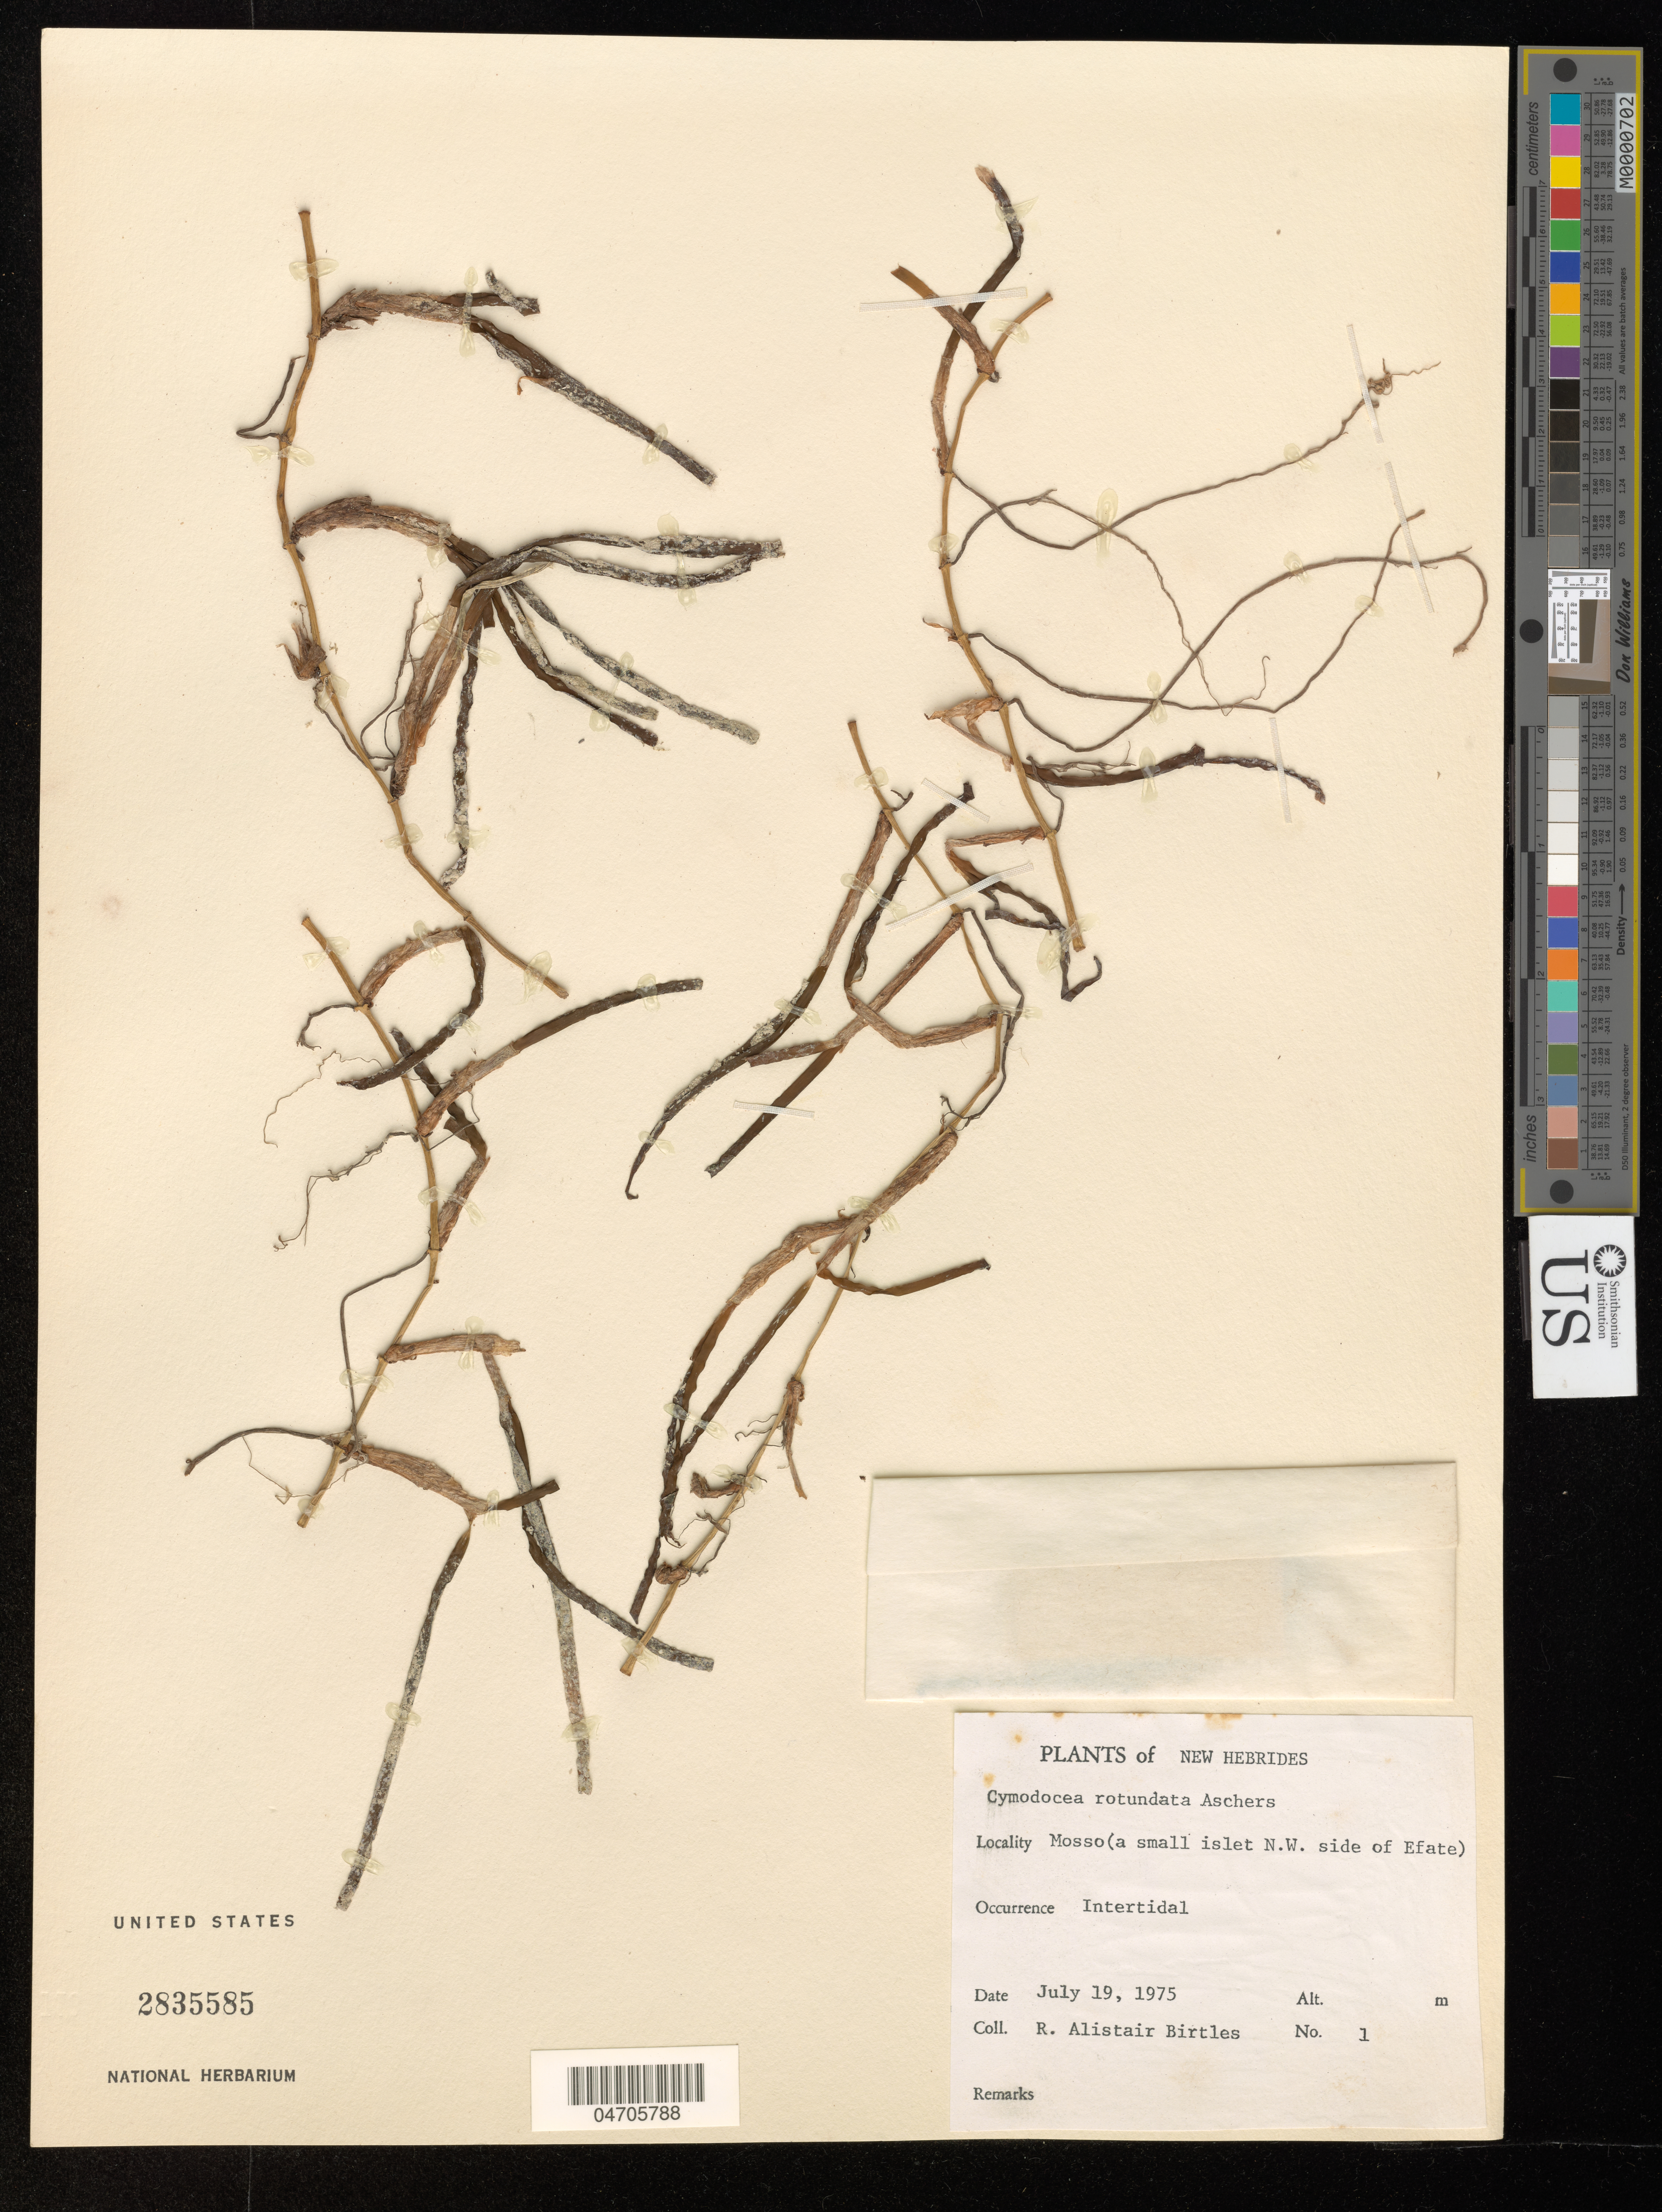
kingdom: Plantae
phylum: Tracheophyta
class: Liliopsida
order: Alismatales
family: Cymodoceaceae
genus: Cymodocea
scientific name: Cymodocea rotundata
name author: Asch. & Schweinf.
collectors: R. Birtles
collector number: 1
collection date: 1975-07-19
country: Vanuatu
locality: New Hebrides. Mosso(a small inlet N.W. side of Efate).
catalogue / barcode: US 2835585